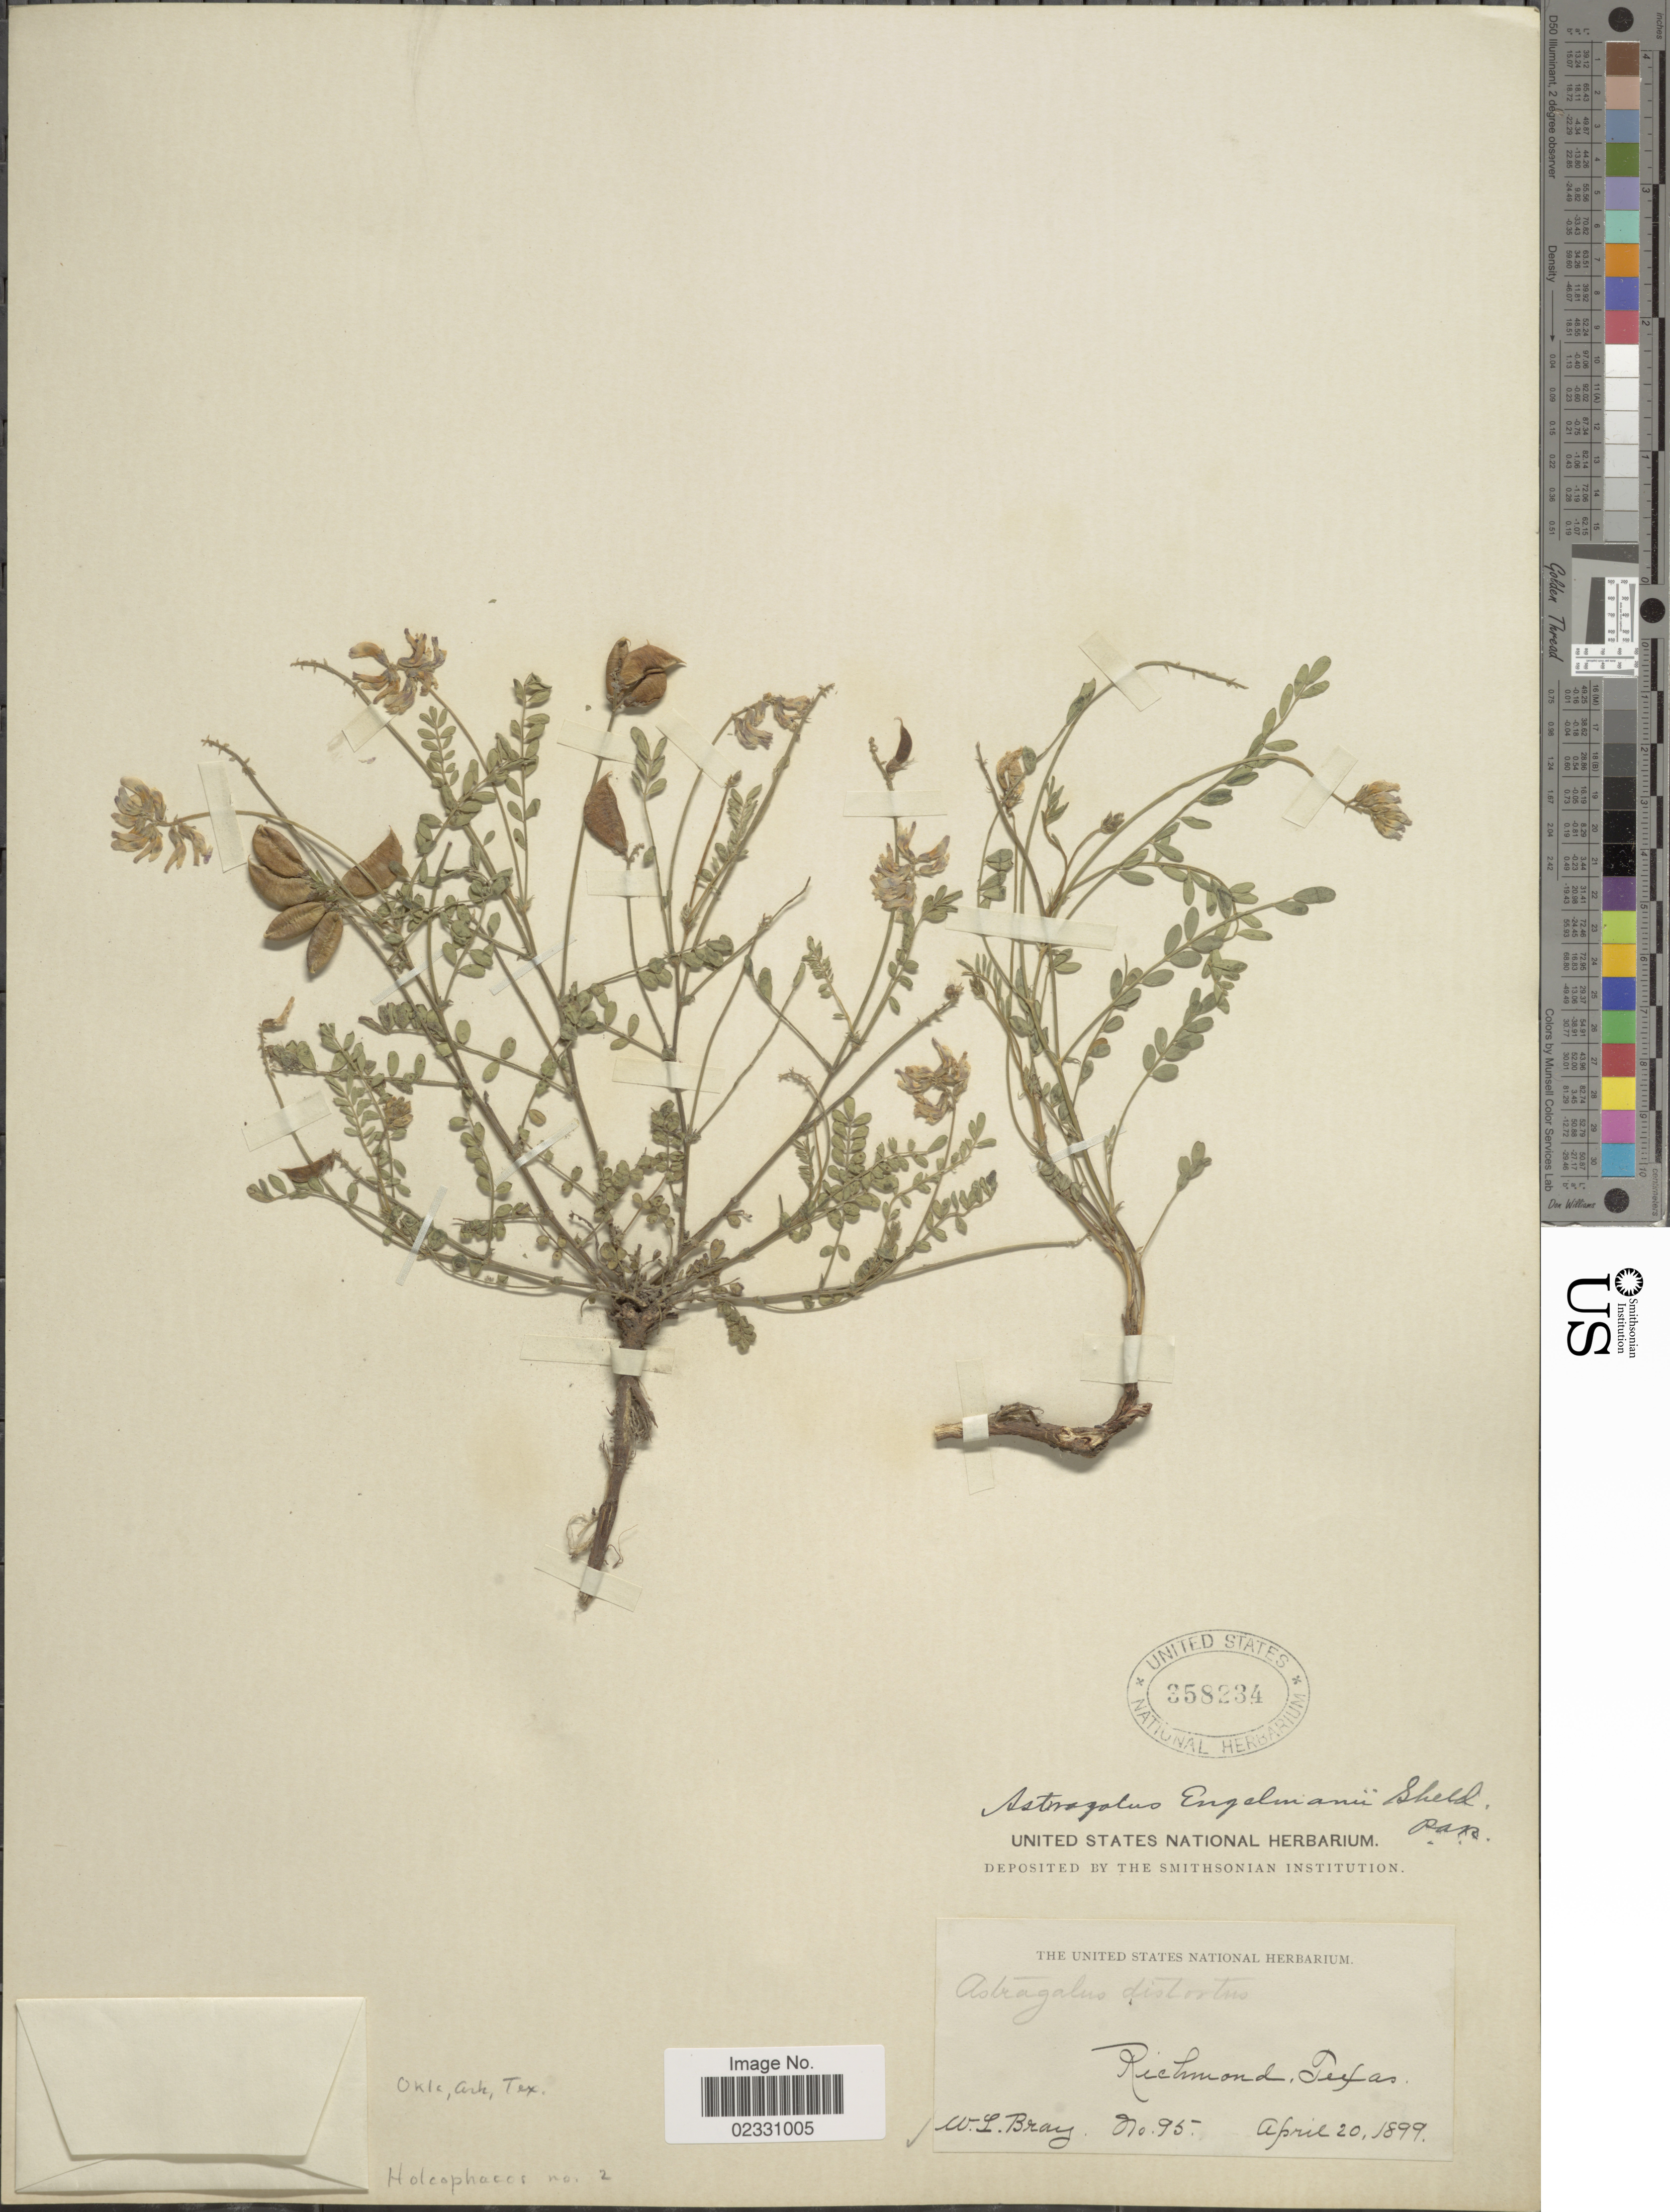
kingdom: Plantae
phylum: Tracheophyta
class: Magnoliopsida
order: Fabales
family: Fabaceae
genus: Astragalus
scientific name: Astragalus engelmanni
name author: E. Sheld.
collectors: W. L. Bray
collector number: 95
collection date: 1899-04-20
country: United States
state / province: Texas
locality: Richmond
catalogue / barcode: US 358234